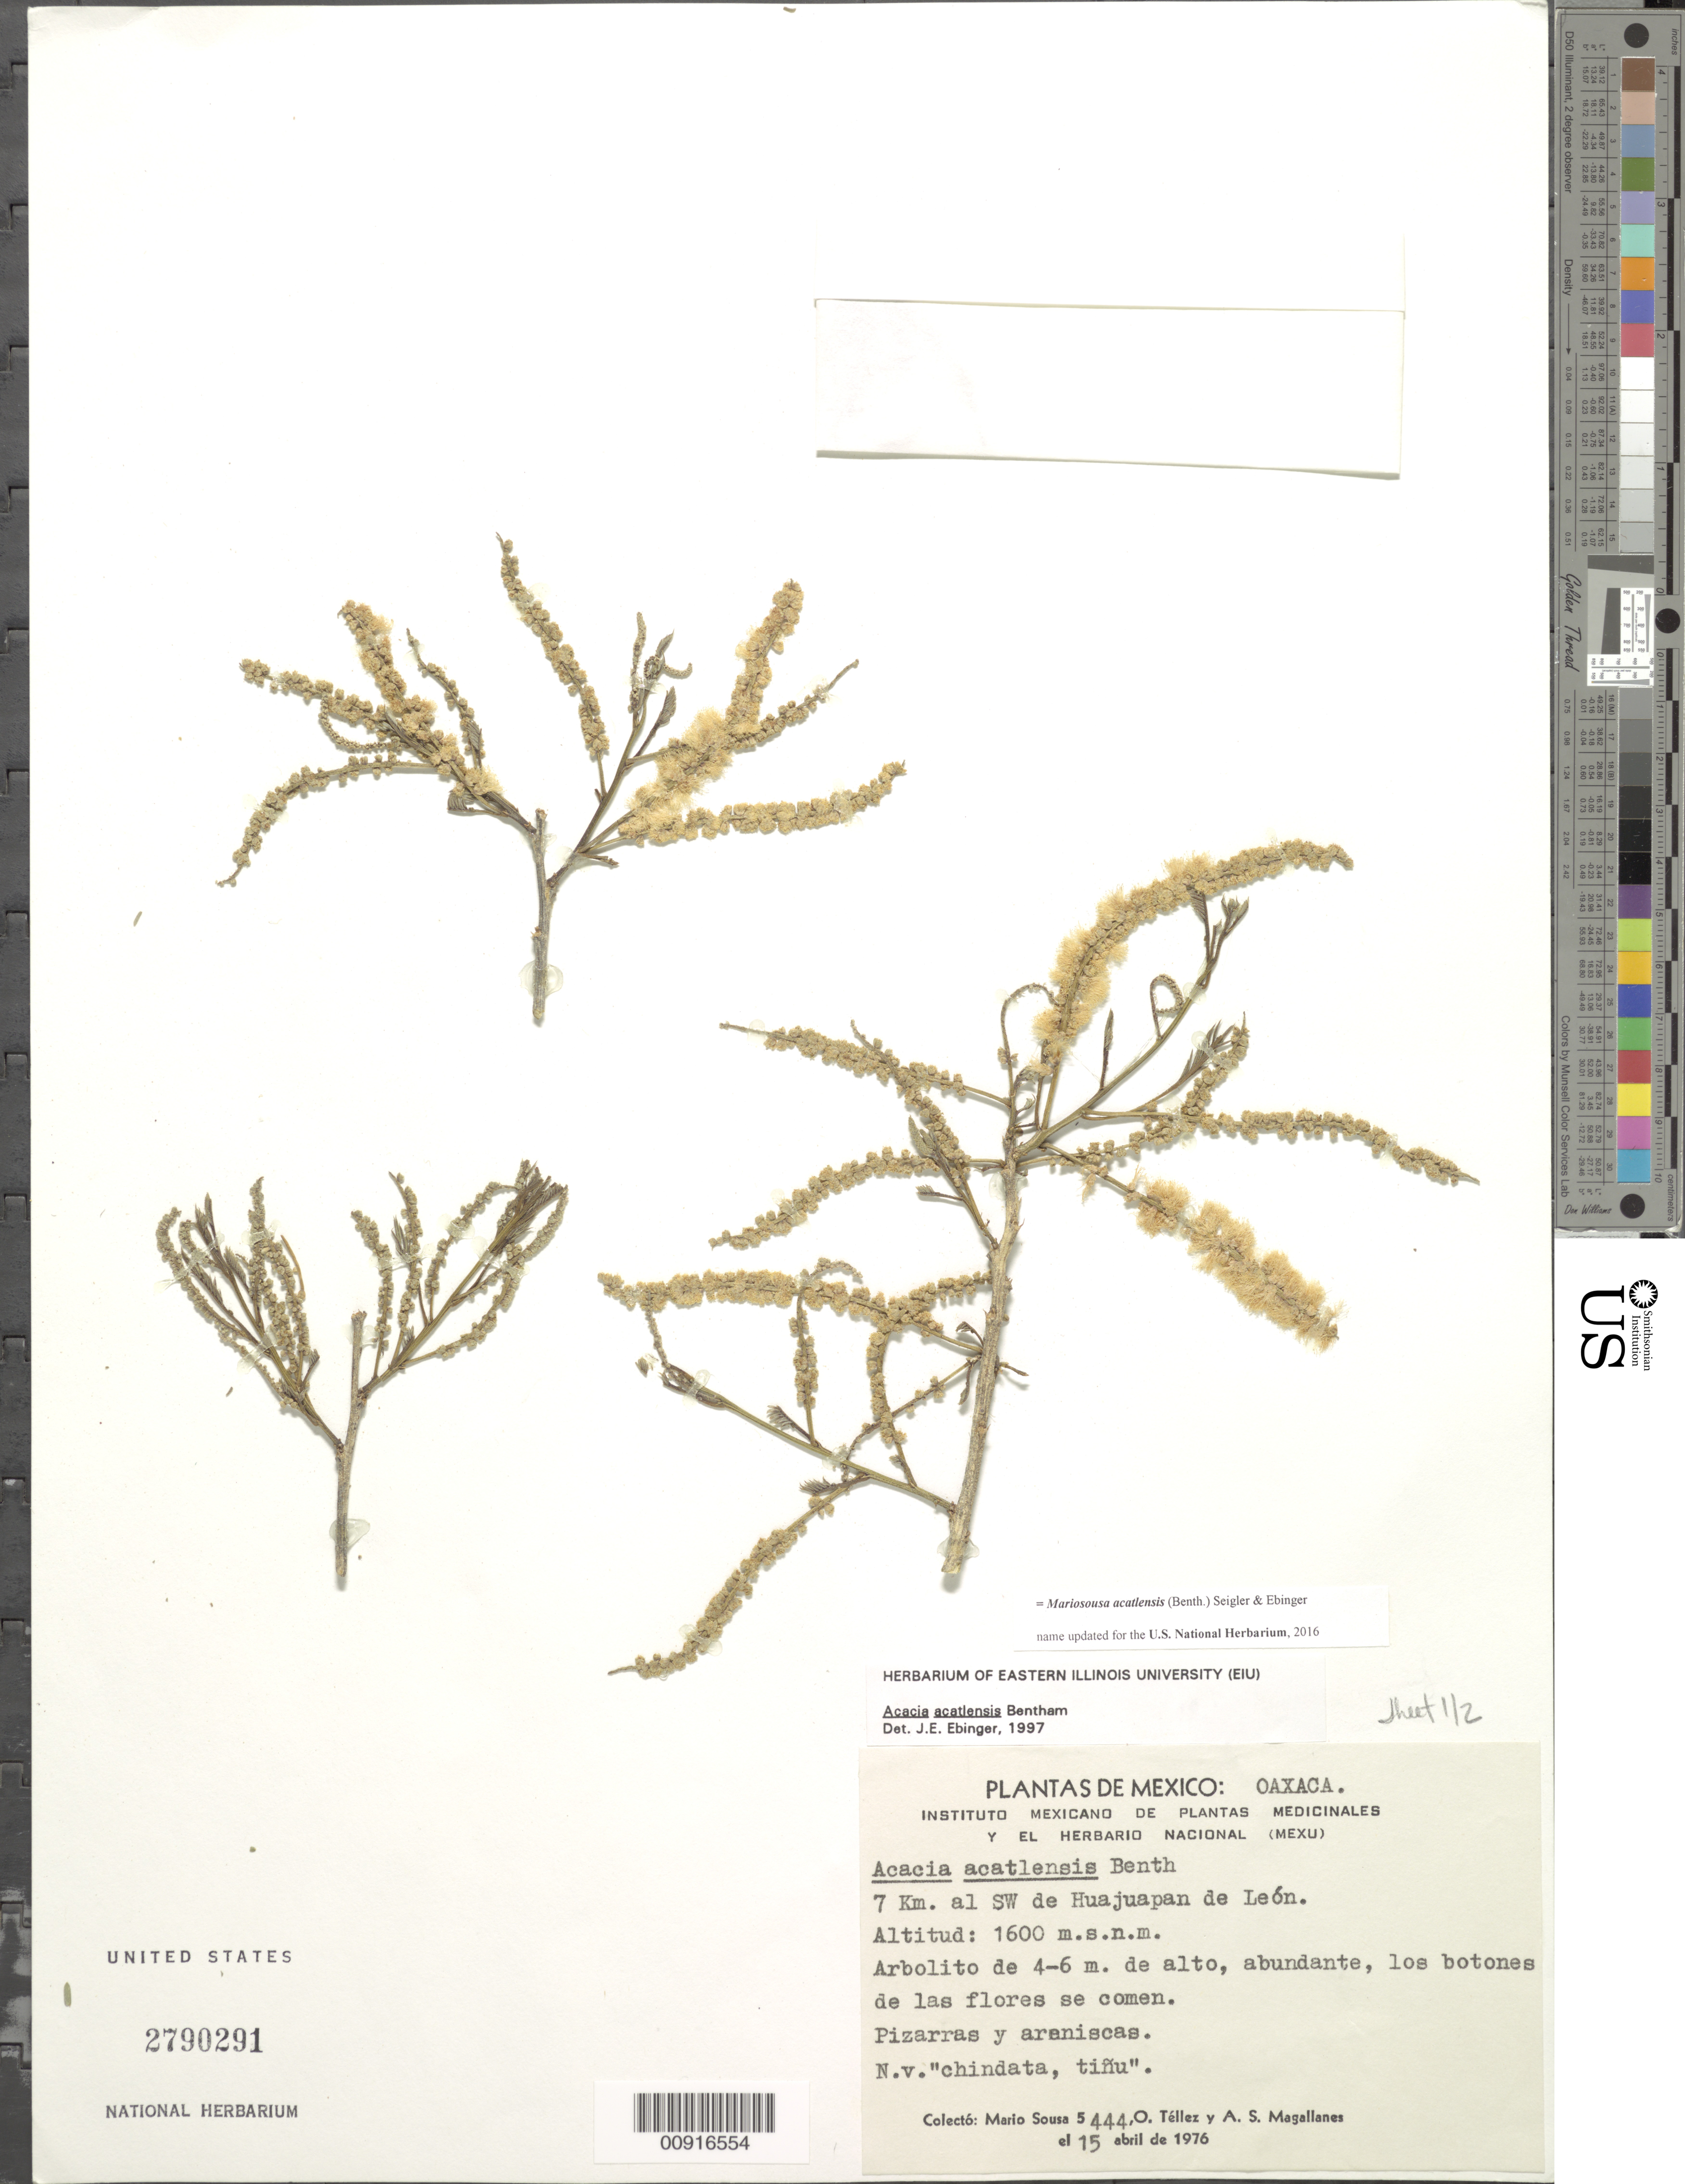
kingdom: Plantae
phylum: Tracheophyta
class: Magnoliopsida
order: Fabales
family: Fabaceae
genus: Mariosousa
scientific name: Mariosousa acatlensis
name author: (Benth.) Seigler & Ebinger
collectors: M. Sousa S., O. Téllez V. & A. Magallanes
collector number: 5444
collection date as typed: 15 Apr 1976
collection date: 1976-04-15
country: Mexico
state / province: Oaxaca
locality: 7 km. al SW de Huajuapan de León.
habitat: Pizarras y areniscas.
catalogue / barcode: US 2790291